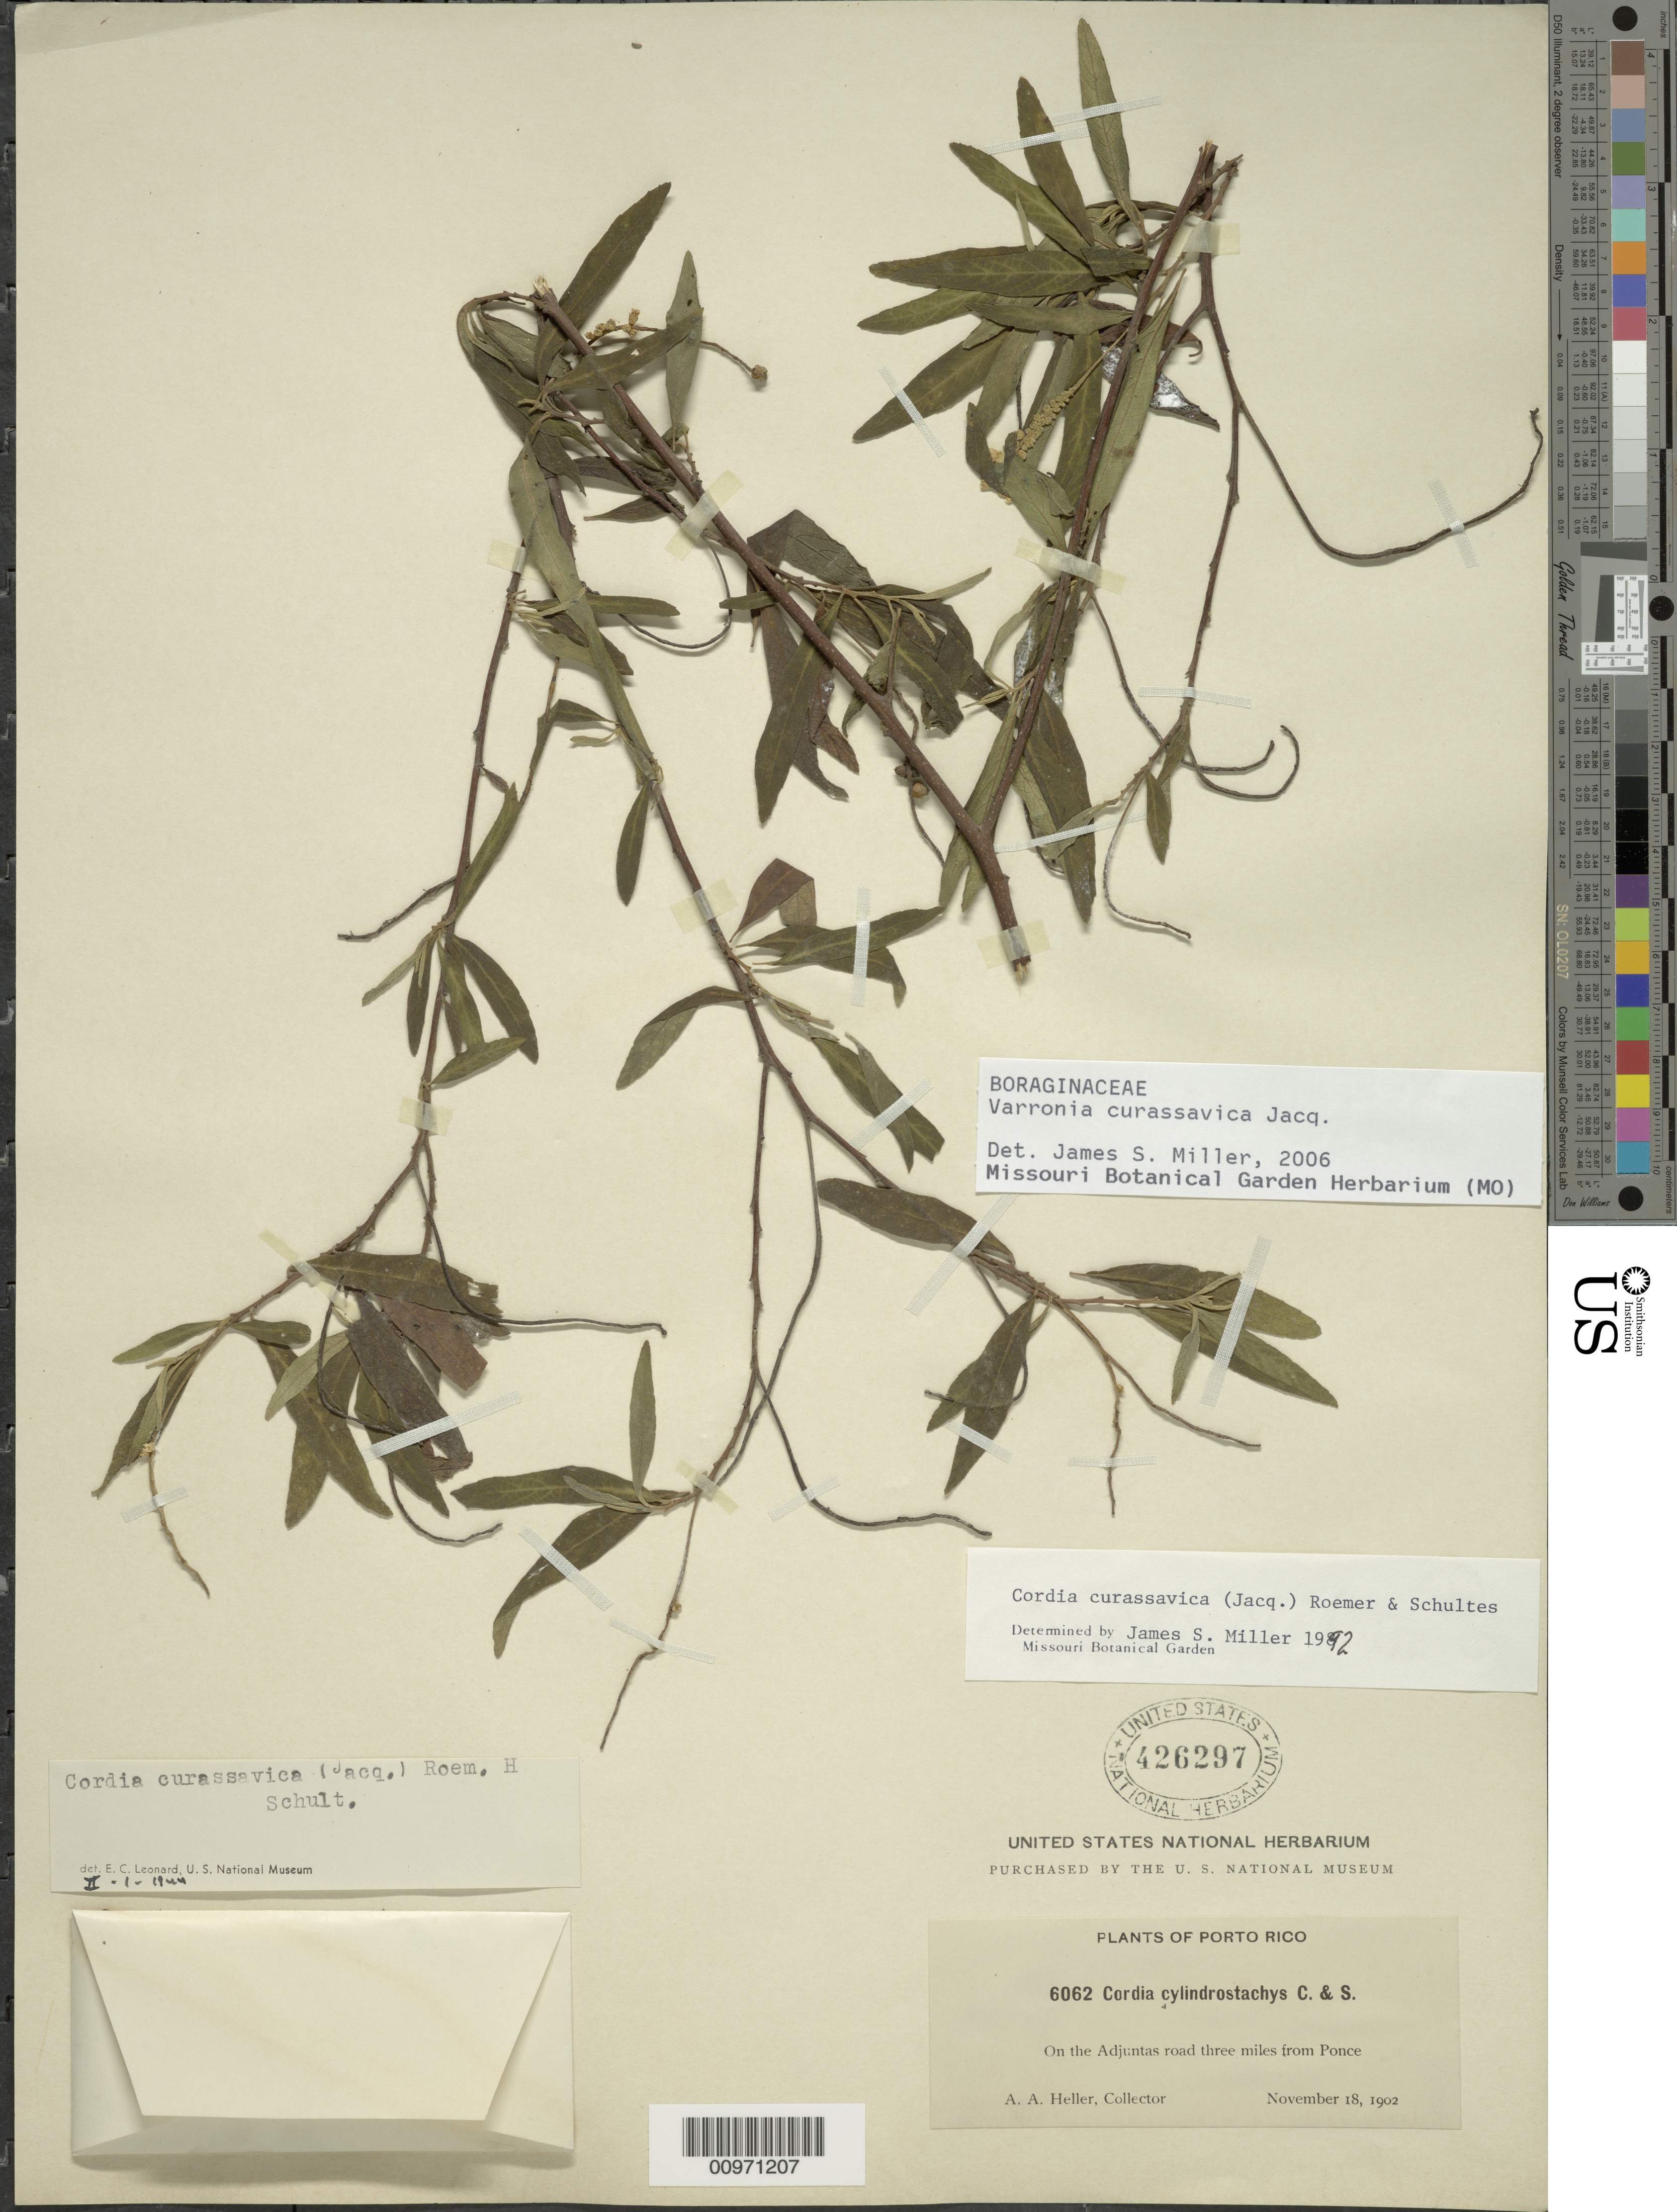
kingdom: Plantae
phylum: Tracheophyta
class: Magnoliopsida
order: Boraginales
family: Cordiaceae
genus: Varronia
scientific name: Varronia curassavica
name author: Jacq.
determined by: Miller, James S., (MO), Missouri Botanical Garden (UNITED STATES)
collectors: A. A. Heller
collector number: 6062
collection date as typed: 18 Nov 1902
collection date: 1902-11-18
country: Puerto Rico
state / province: Ponce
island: Puerto Rico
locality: On the Adjuntas road three miles from Ponce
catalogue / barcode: US 426297